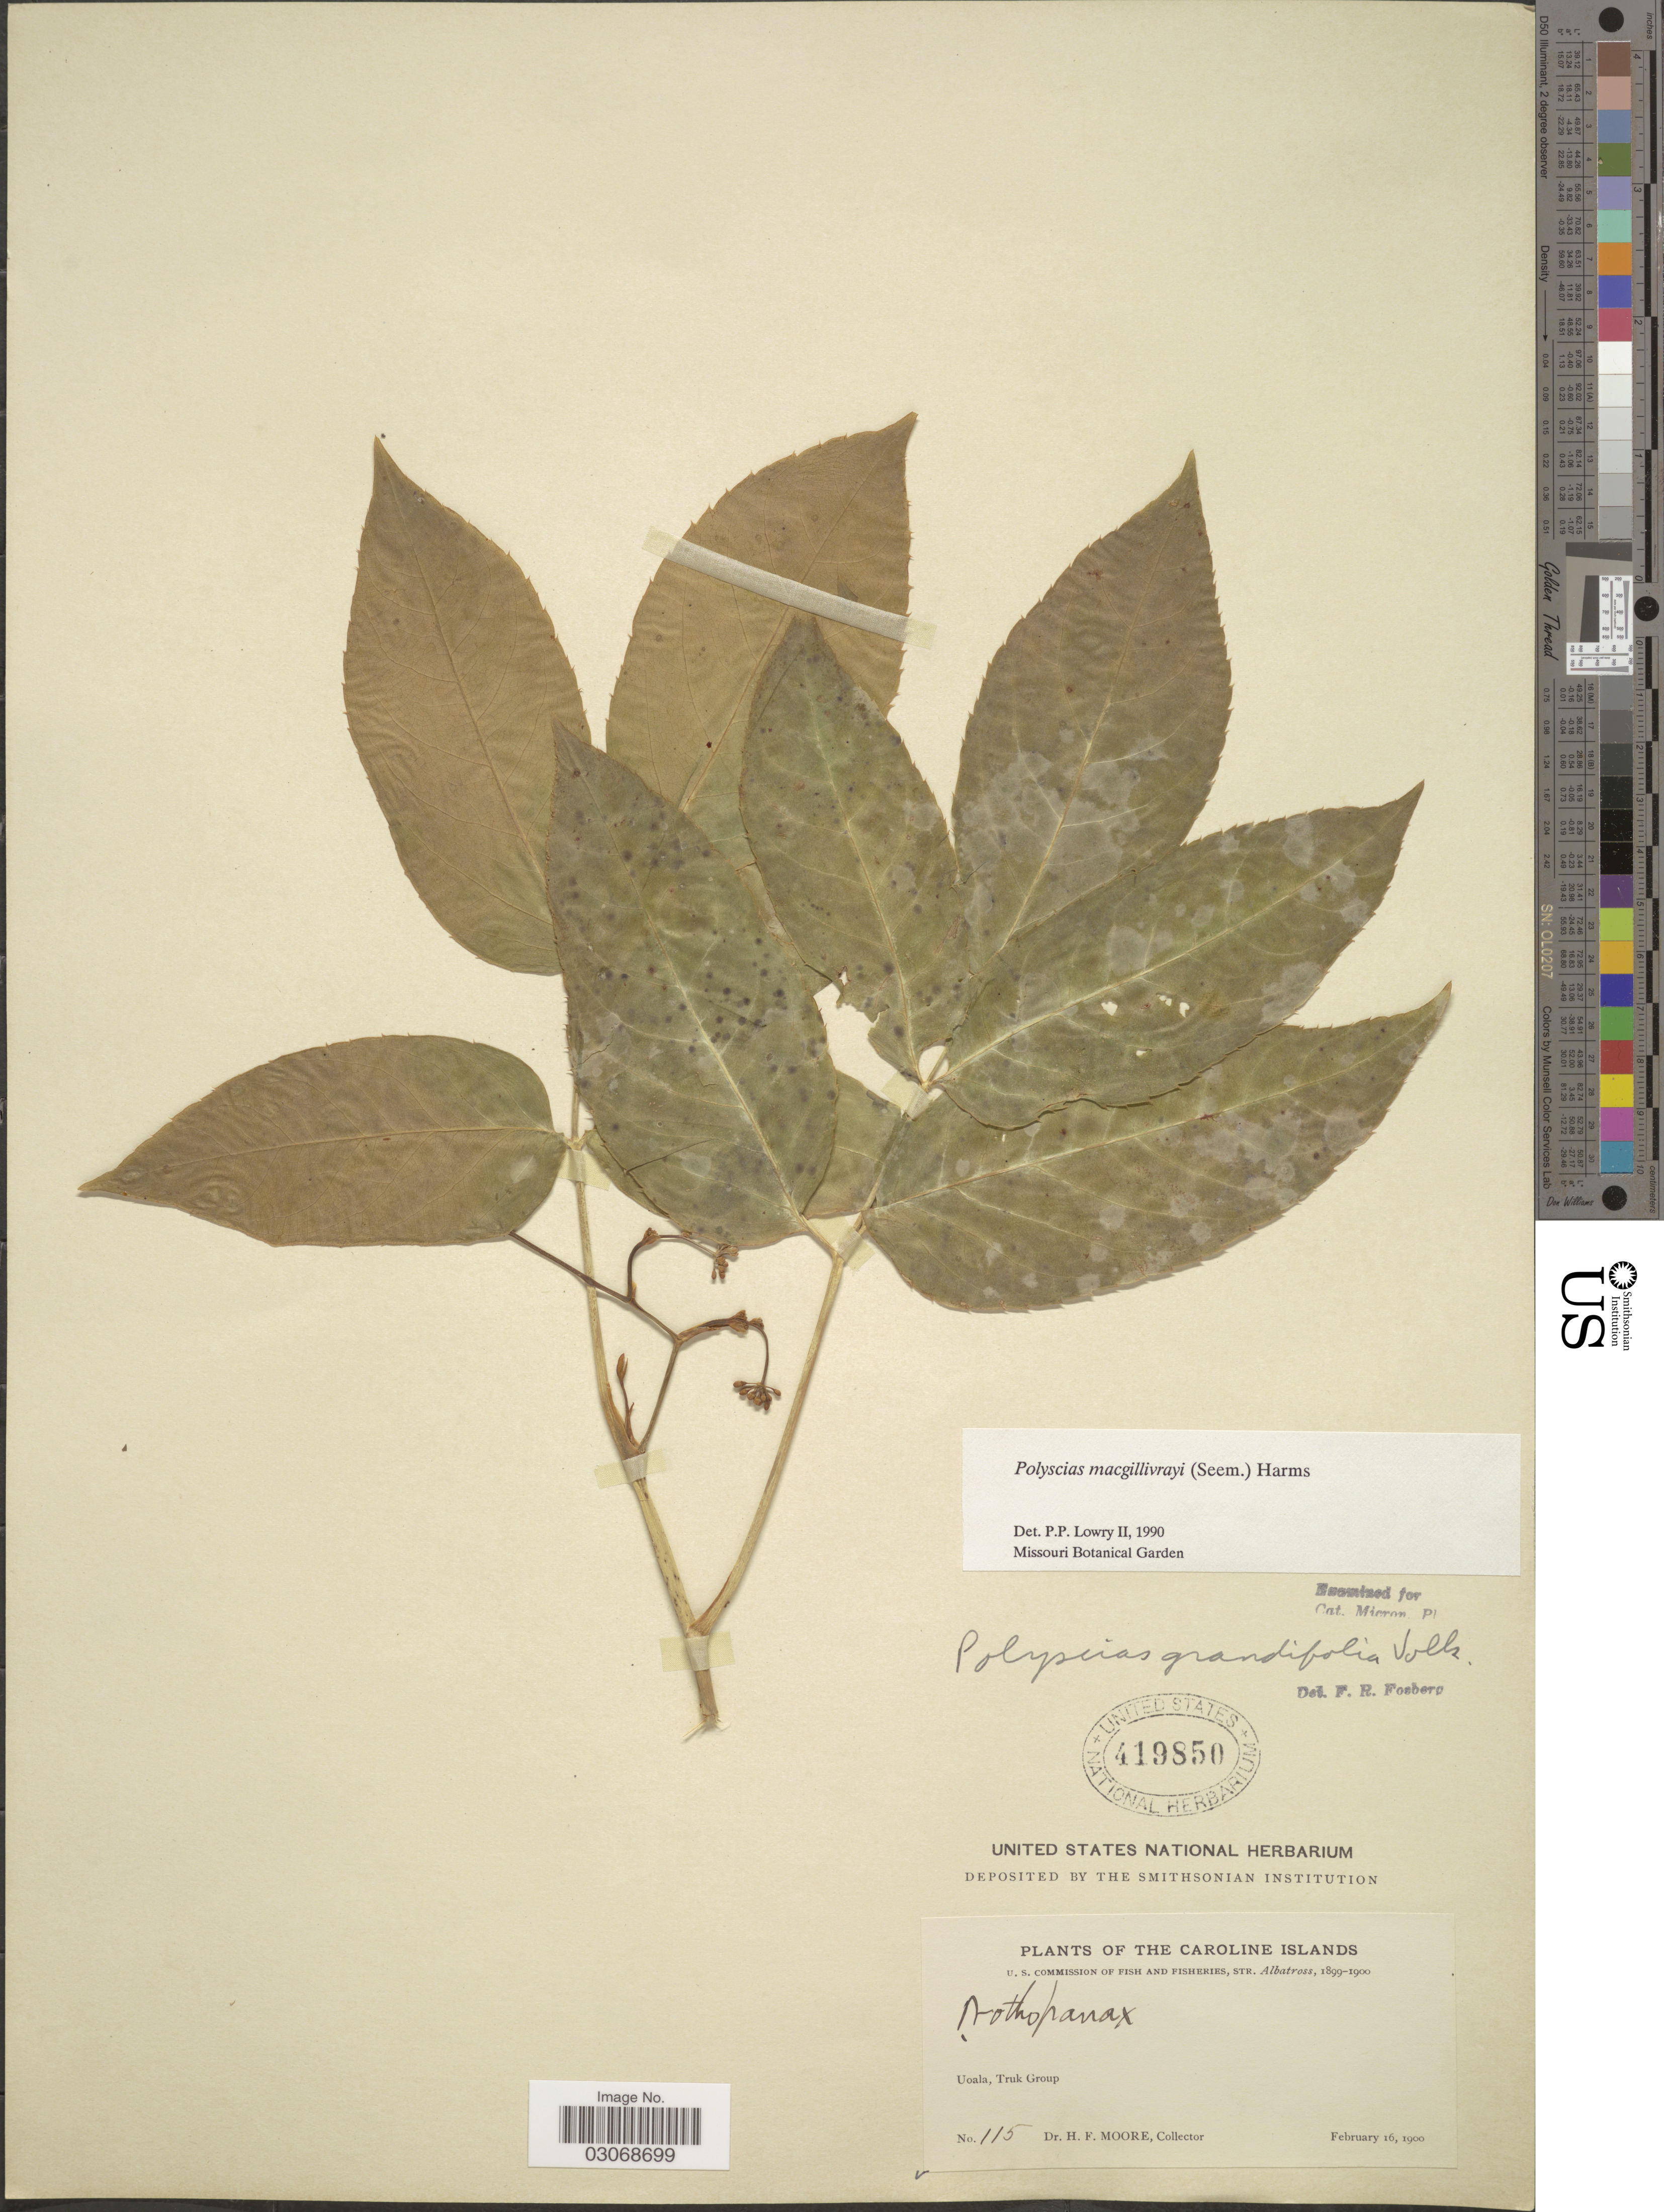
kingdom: Plantae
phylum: Tracheophyta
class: Magnoliopsida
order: Apiales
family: Araliaceae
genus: Polyscias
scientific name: Polyscias macgillivrayi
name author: Harms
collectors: H. F. Moore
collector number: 115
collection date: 1900-02-16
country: Micronesia, Federated States of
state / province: Truk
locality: The Caroline Islands, Uoala, Truk Group.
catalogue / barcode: US 419850